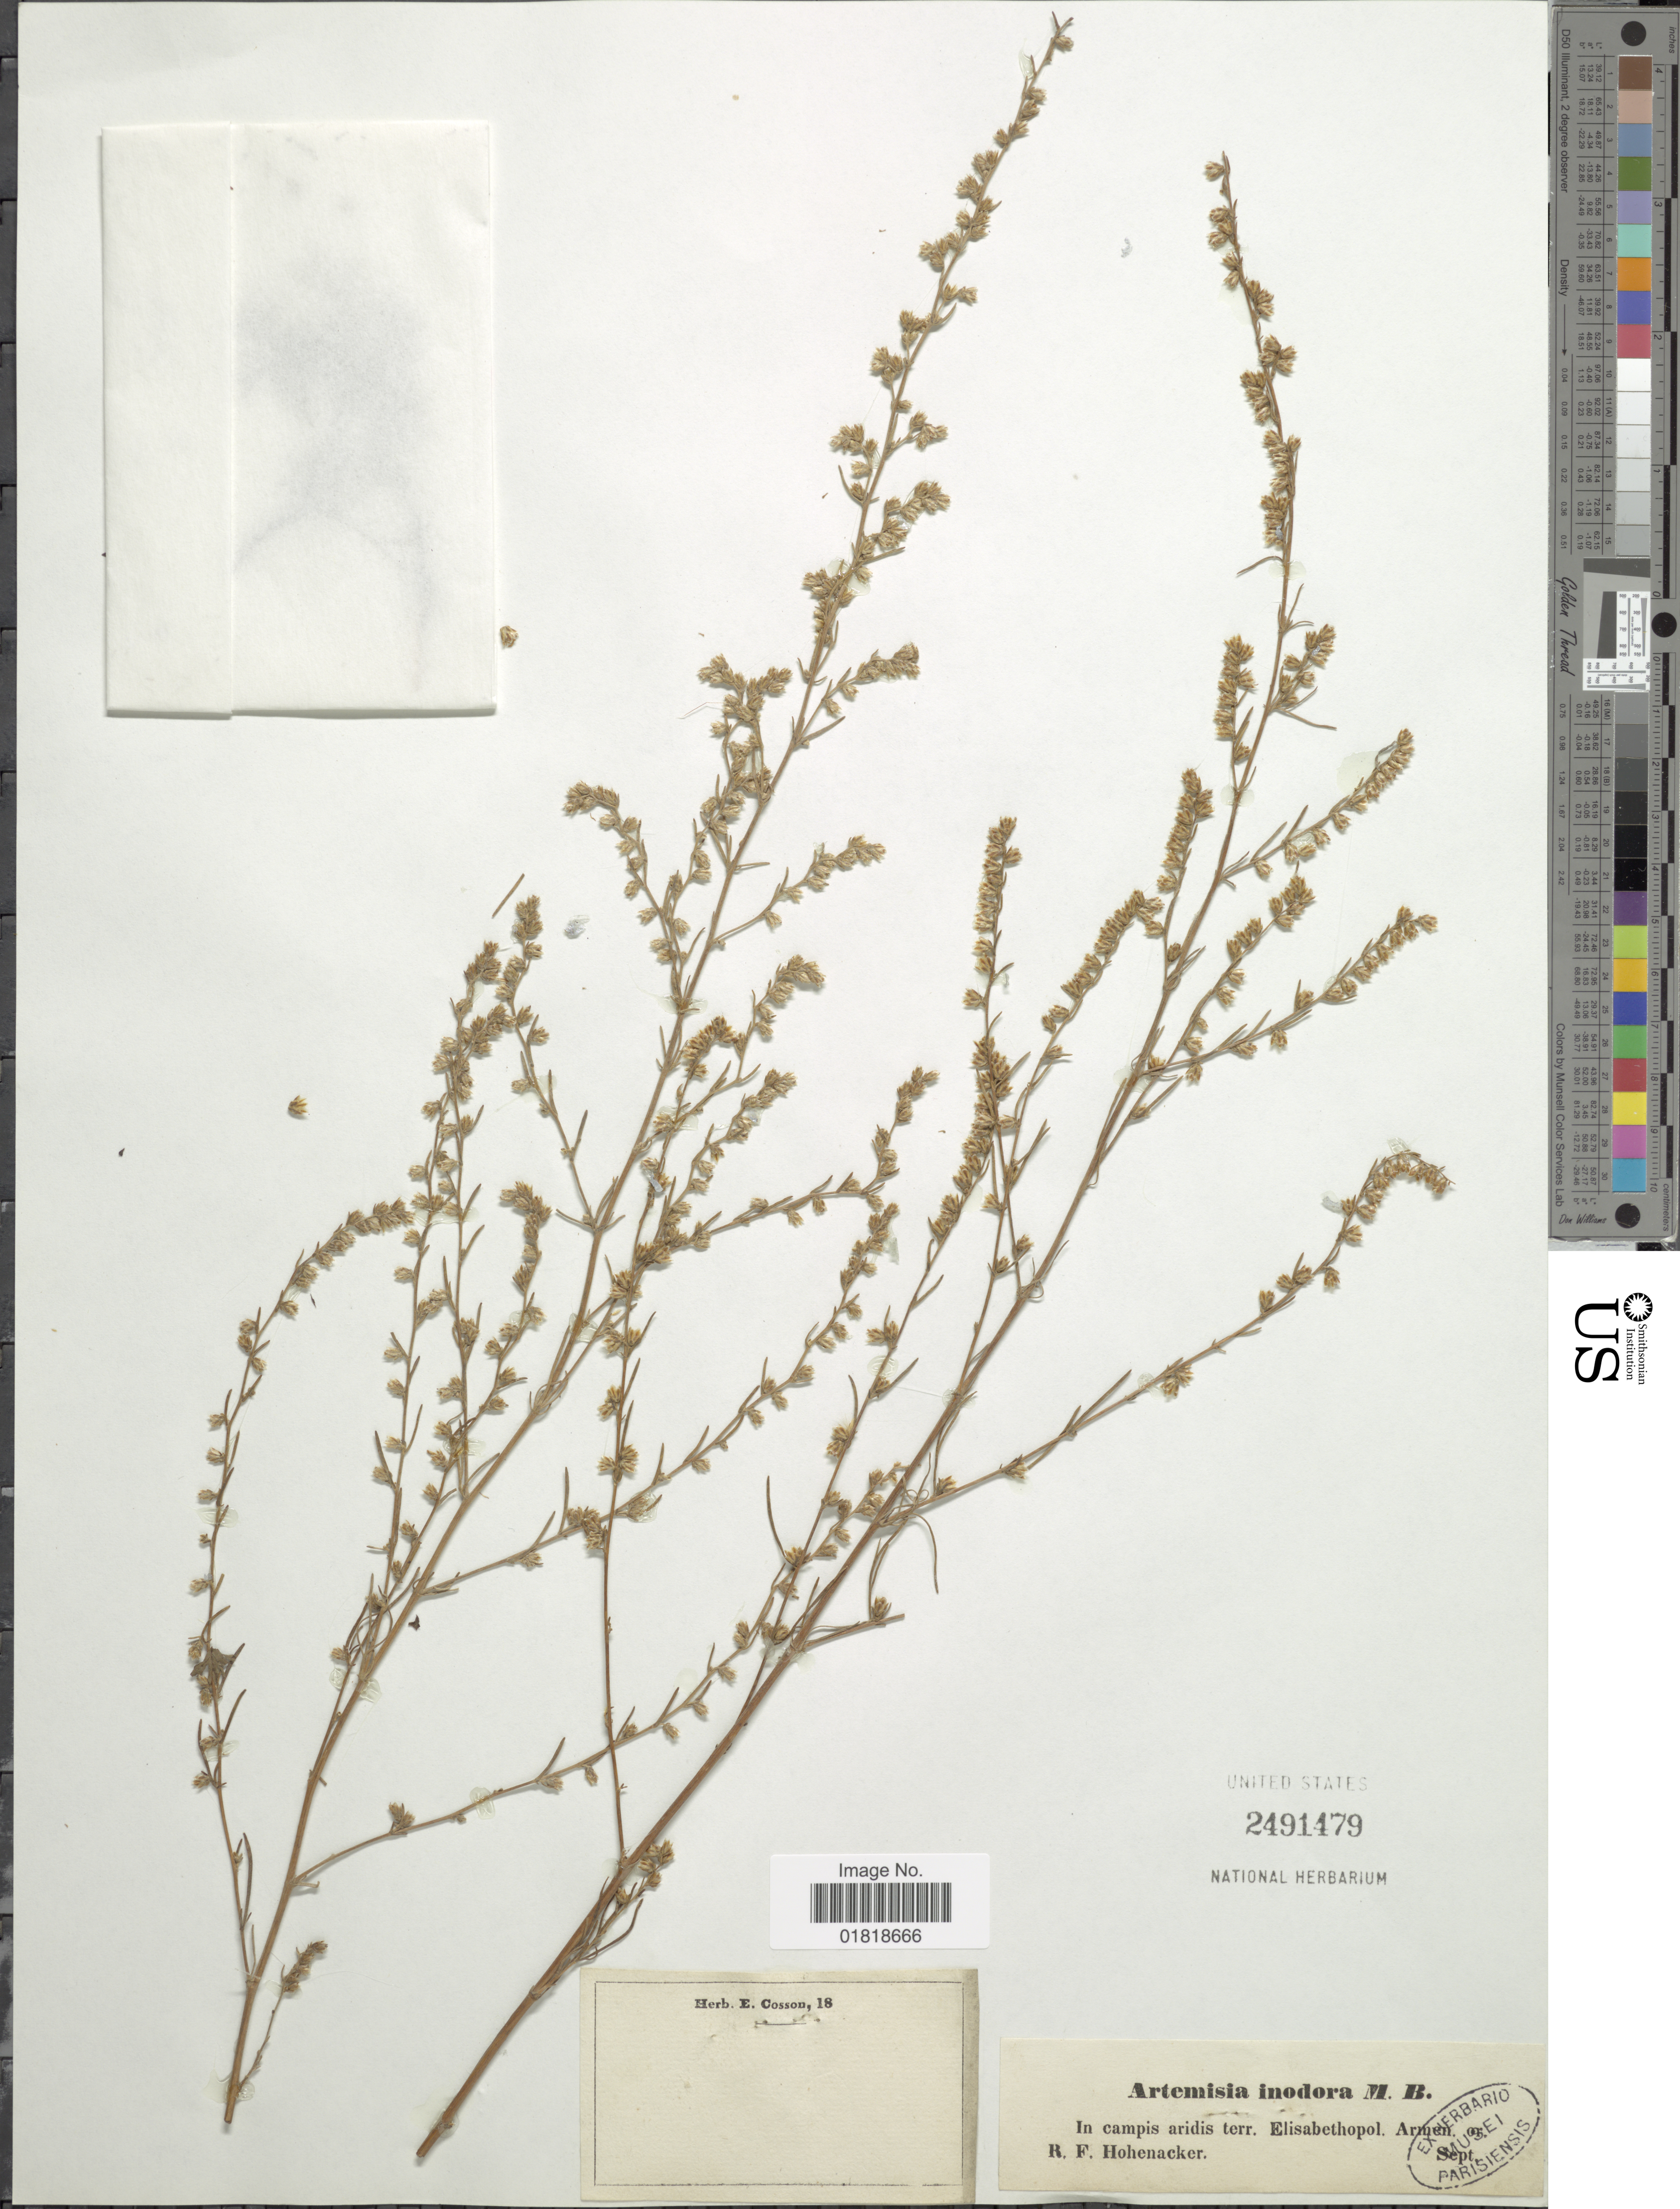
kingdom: Plantae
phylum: Tracheophyta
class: Magnoliopsida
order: Asterales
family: Asteraceae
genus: Artemisia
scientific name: Artemisia inodora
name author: Mill.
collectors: R. F. Hohenacker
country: Armenia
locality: In campis aridis terr. Elisabethpool Armen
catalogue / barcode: US 2491479